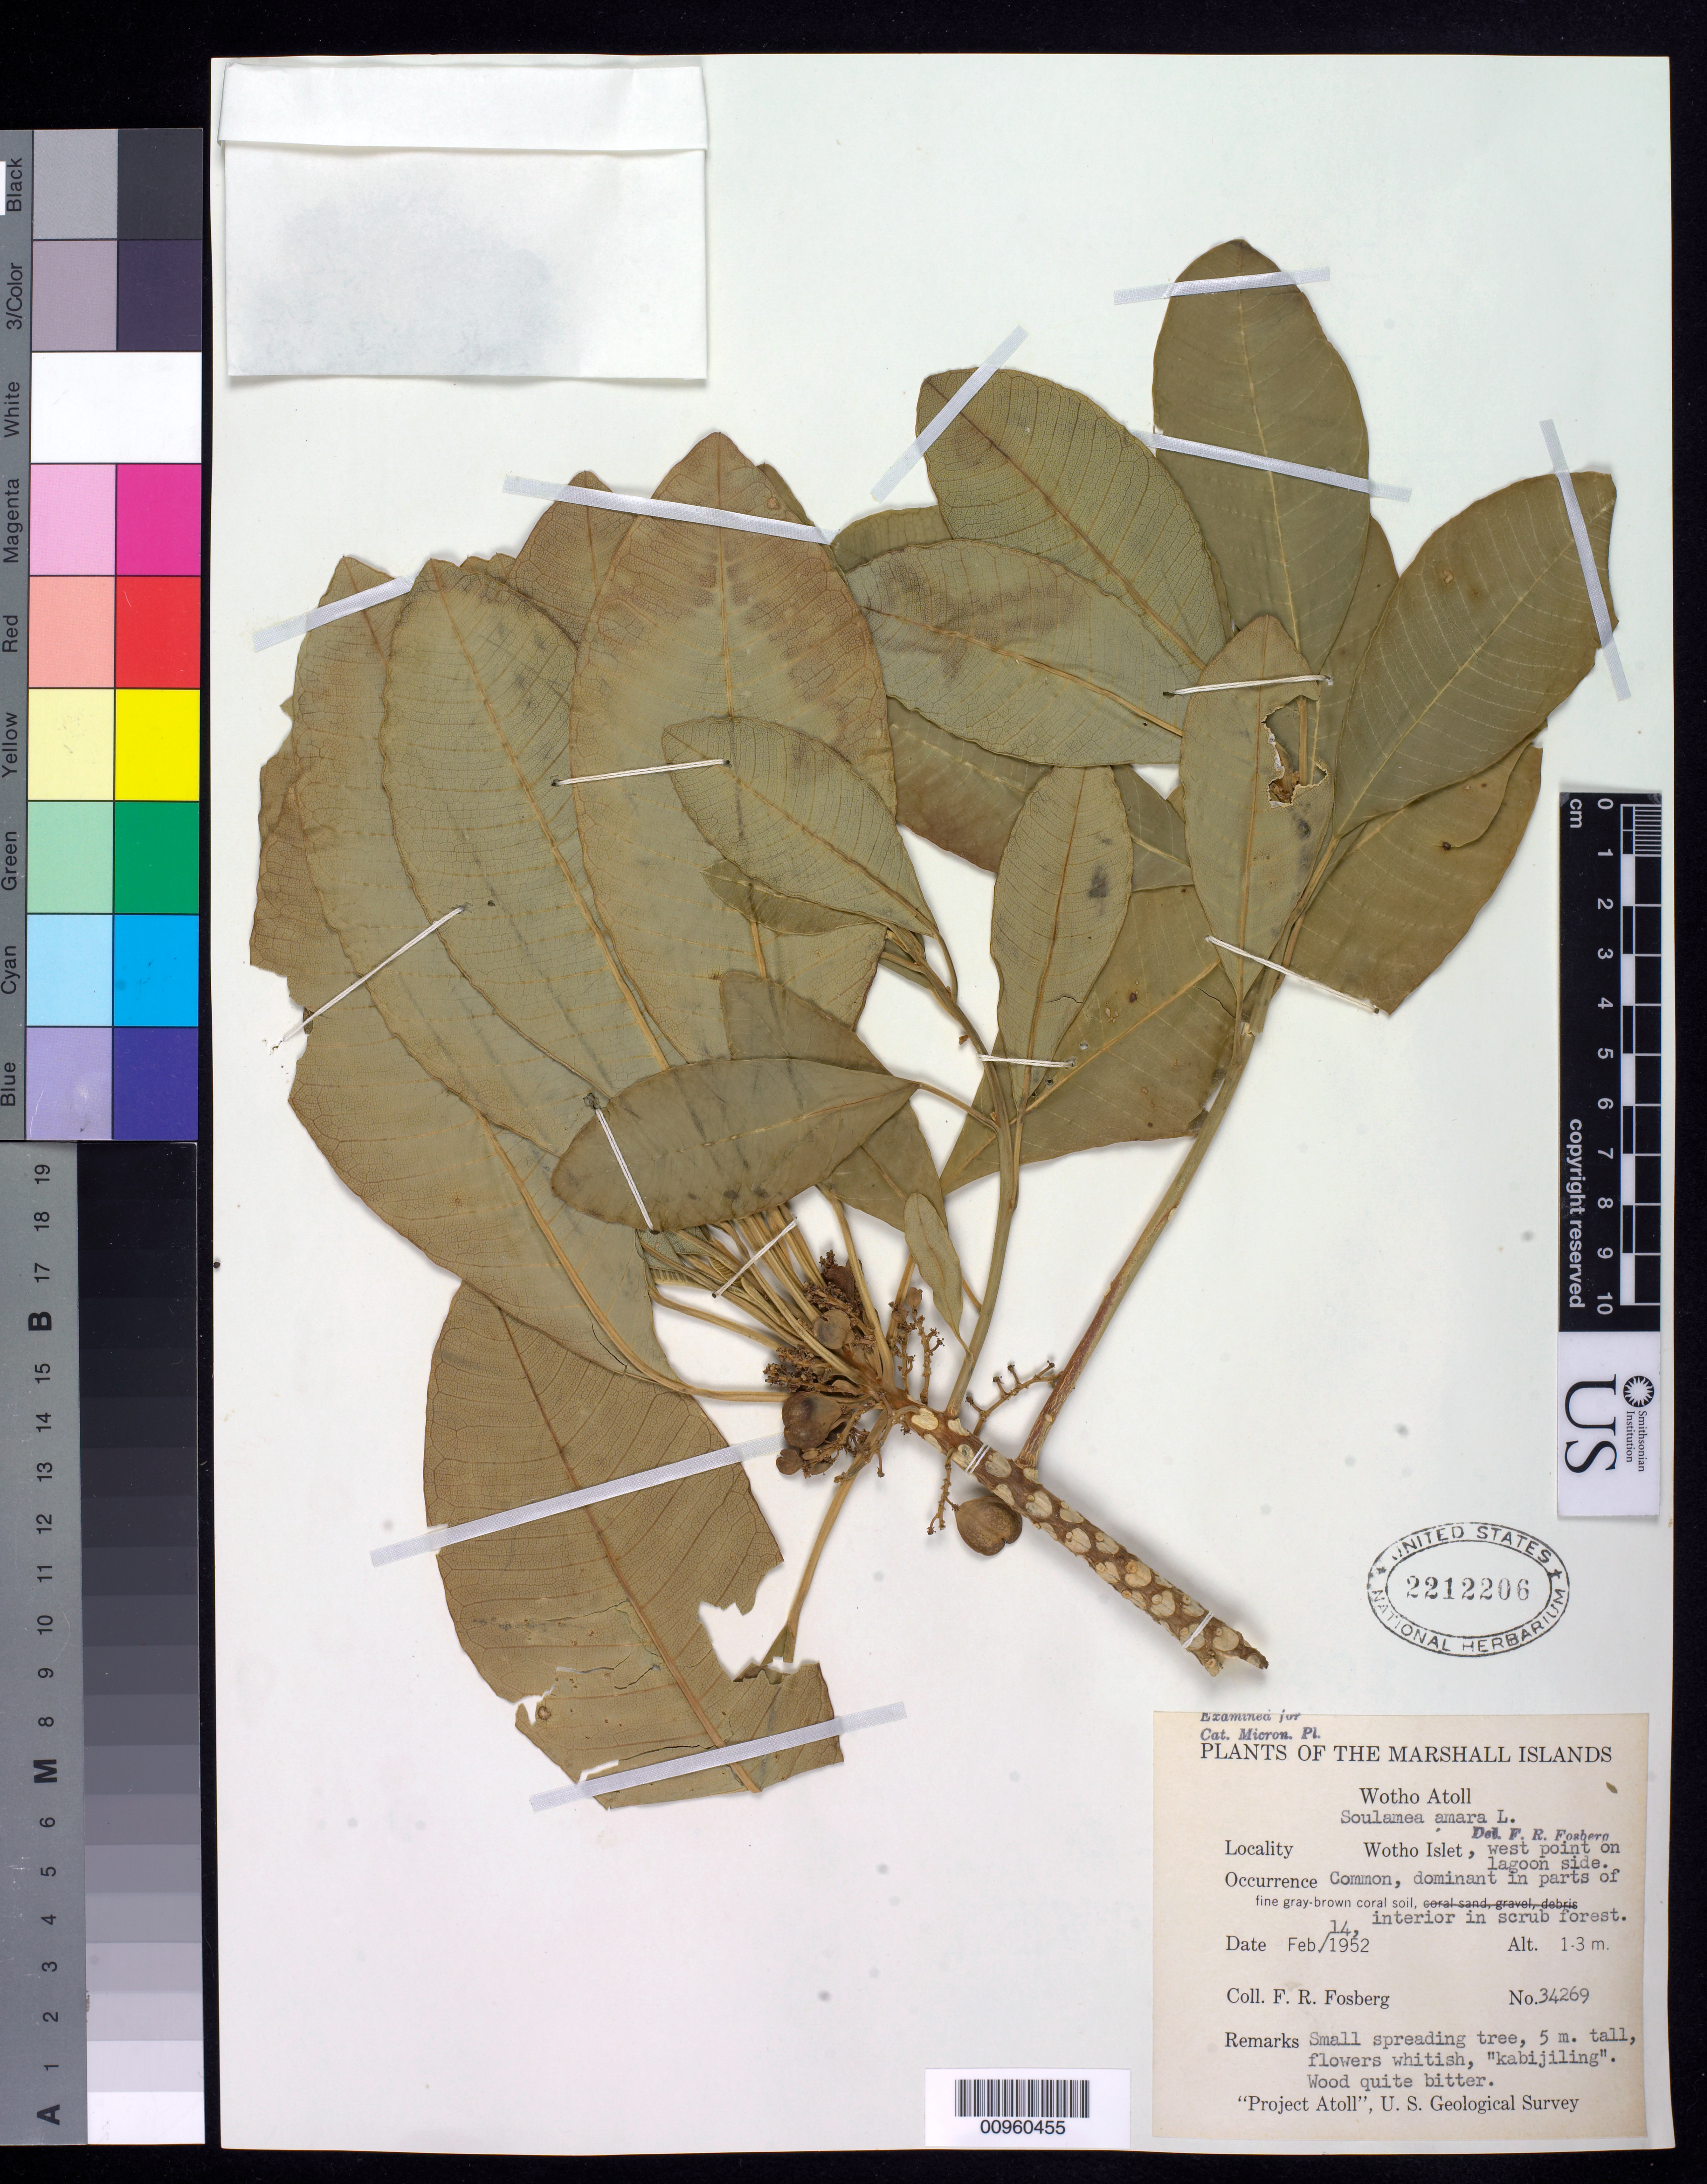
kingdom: Plantae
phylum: Tracheophyta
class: Magnoliopsida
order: Sapindales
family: Simaroubaceae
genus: Soulamea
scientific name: Soulamea amara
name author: Lam.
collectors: F. R. Fosberg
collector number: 34269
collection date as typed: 14 Feb 1952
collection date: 1952-02-14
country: Marshall Islands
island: Wotho Atoll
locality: Wotho Islet, West point of lagoon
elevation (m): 1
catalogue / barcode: US 2212206